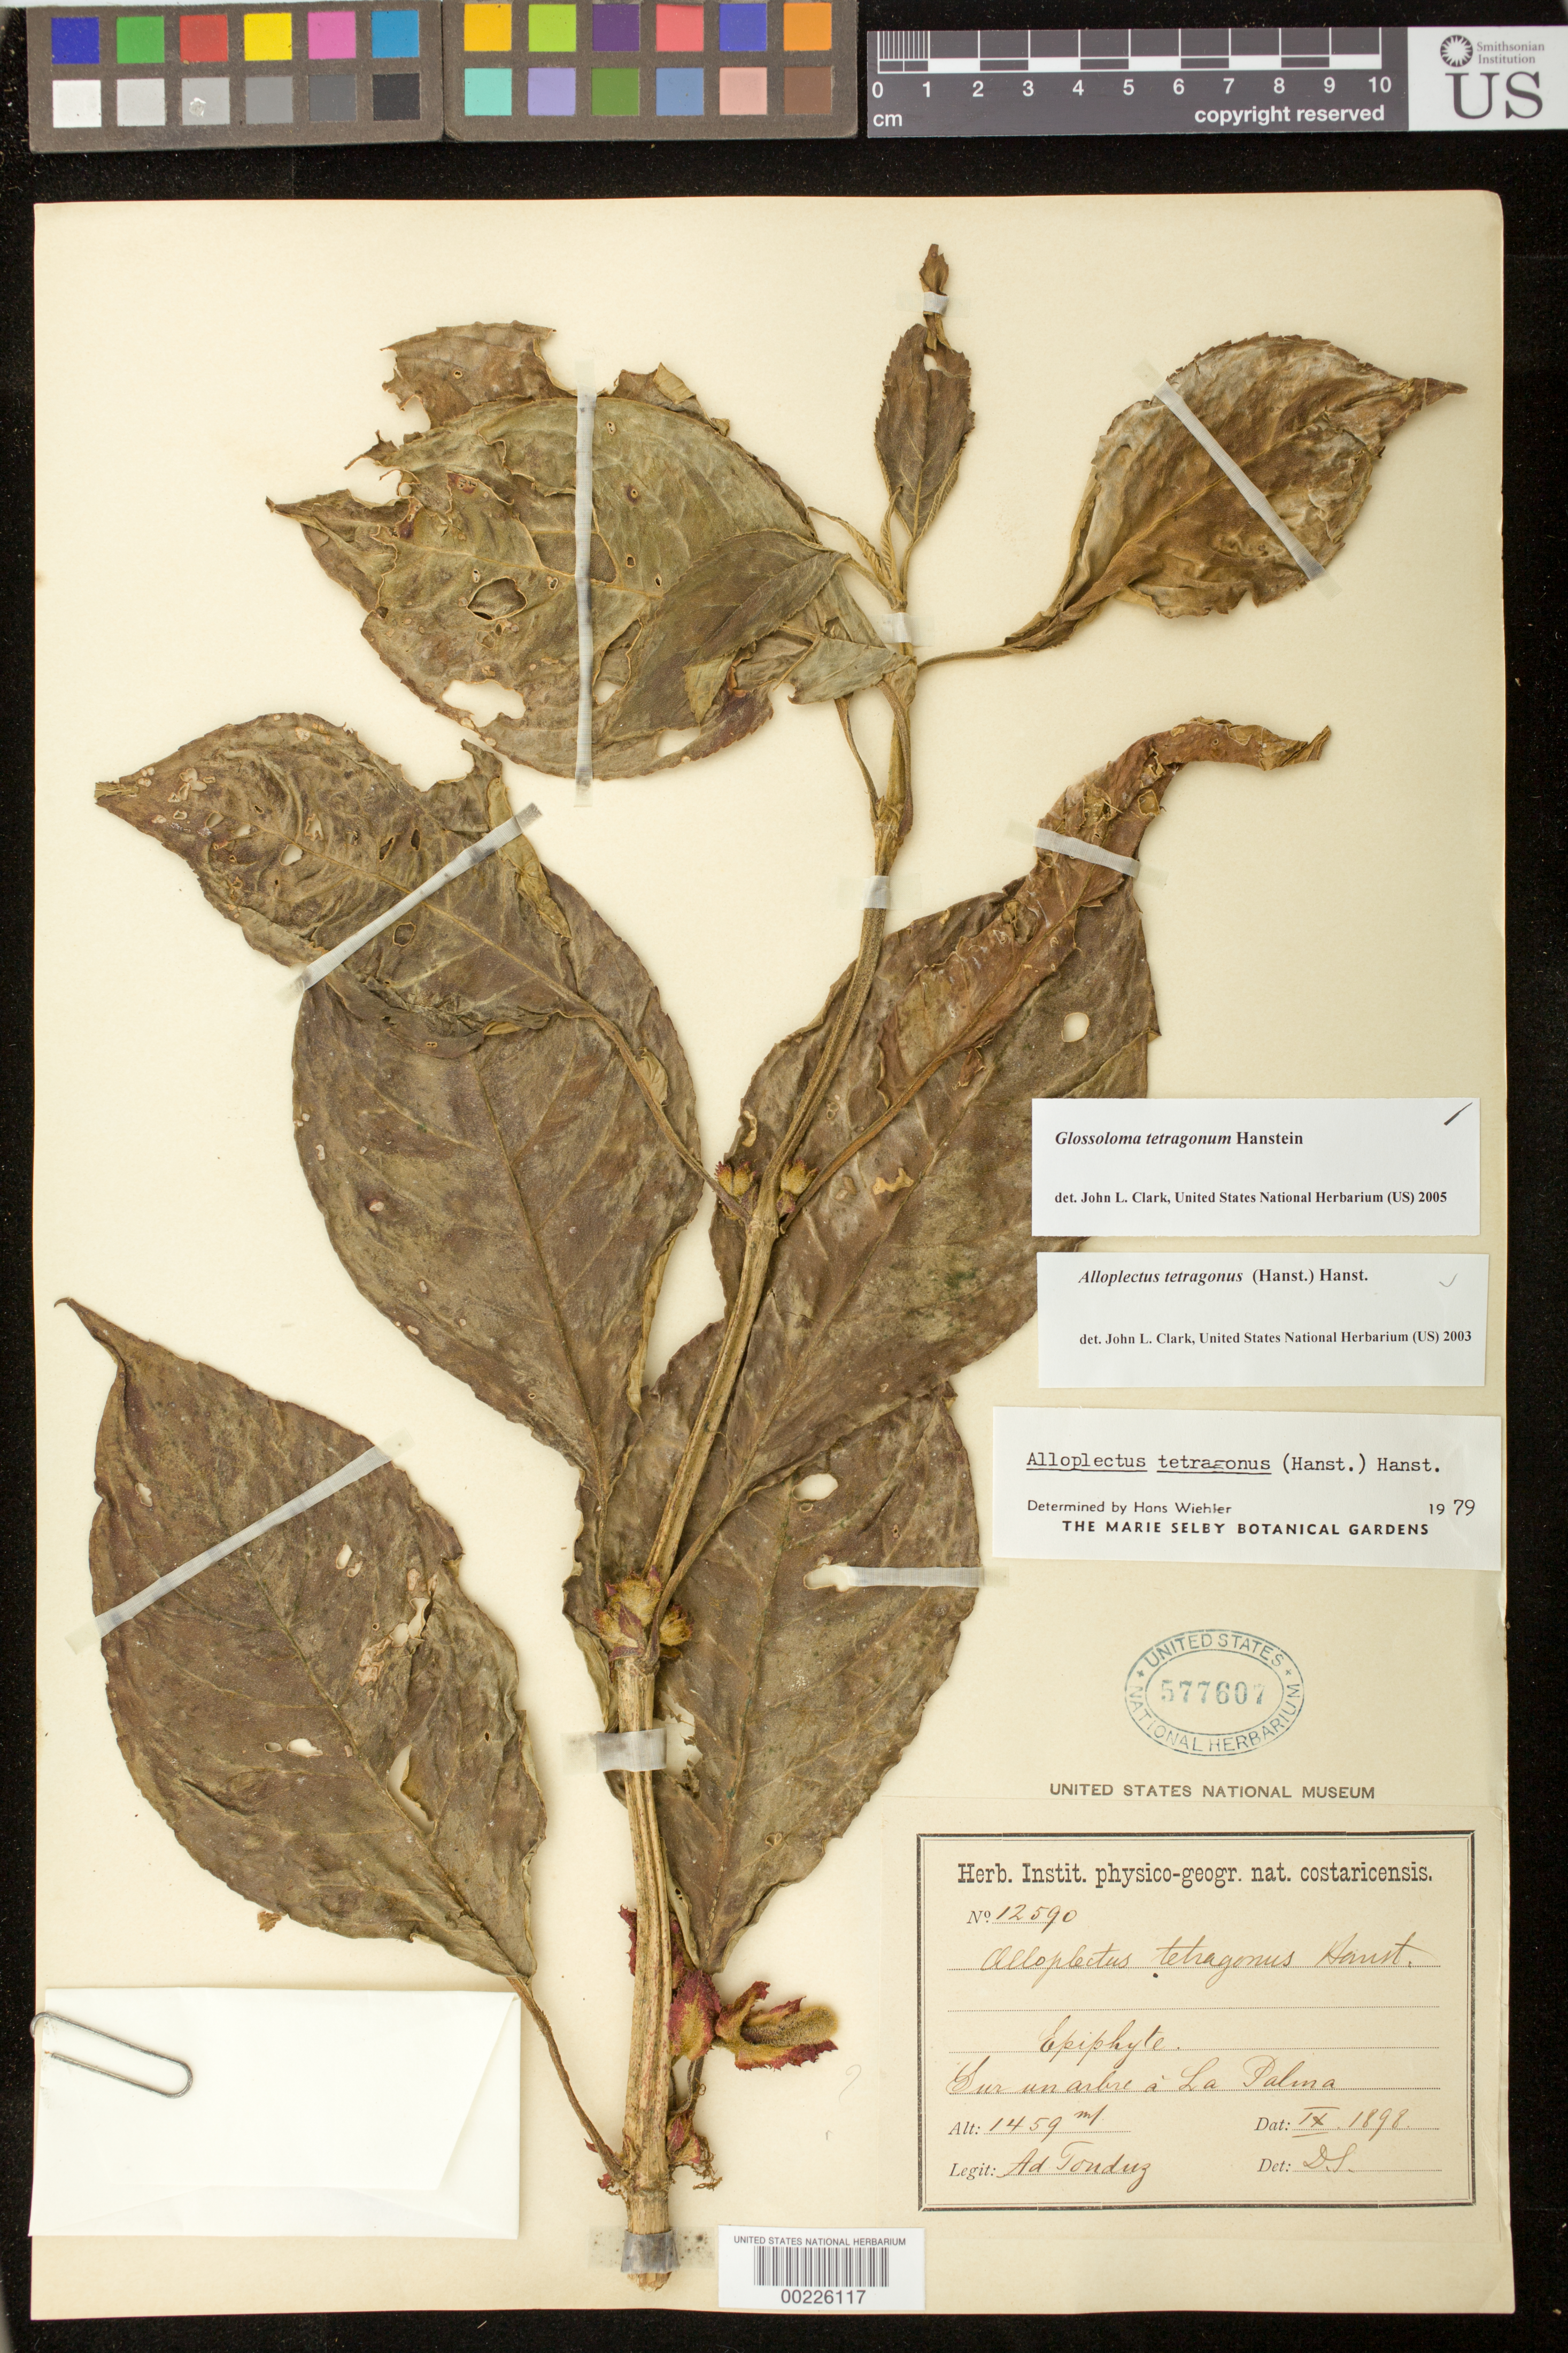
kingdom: Plantae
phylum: Tracheophyta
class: Magnoliopsida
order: Lamiales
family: Gesneriaceae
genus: Glossoloma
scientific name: Glossoloma tetragonum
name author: Hanst.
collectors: A. Tonduz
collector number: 12590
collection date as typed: Sep 1898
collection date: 1898-09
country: Costa Rica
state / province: San José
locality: La Palma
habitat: On a tree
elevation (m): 1459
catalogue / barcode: US 577607